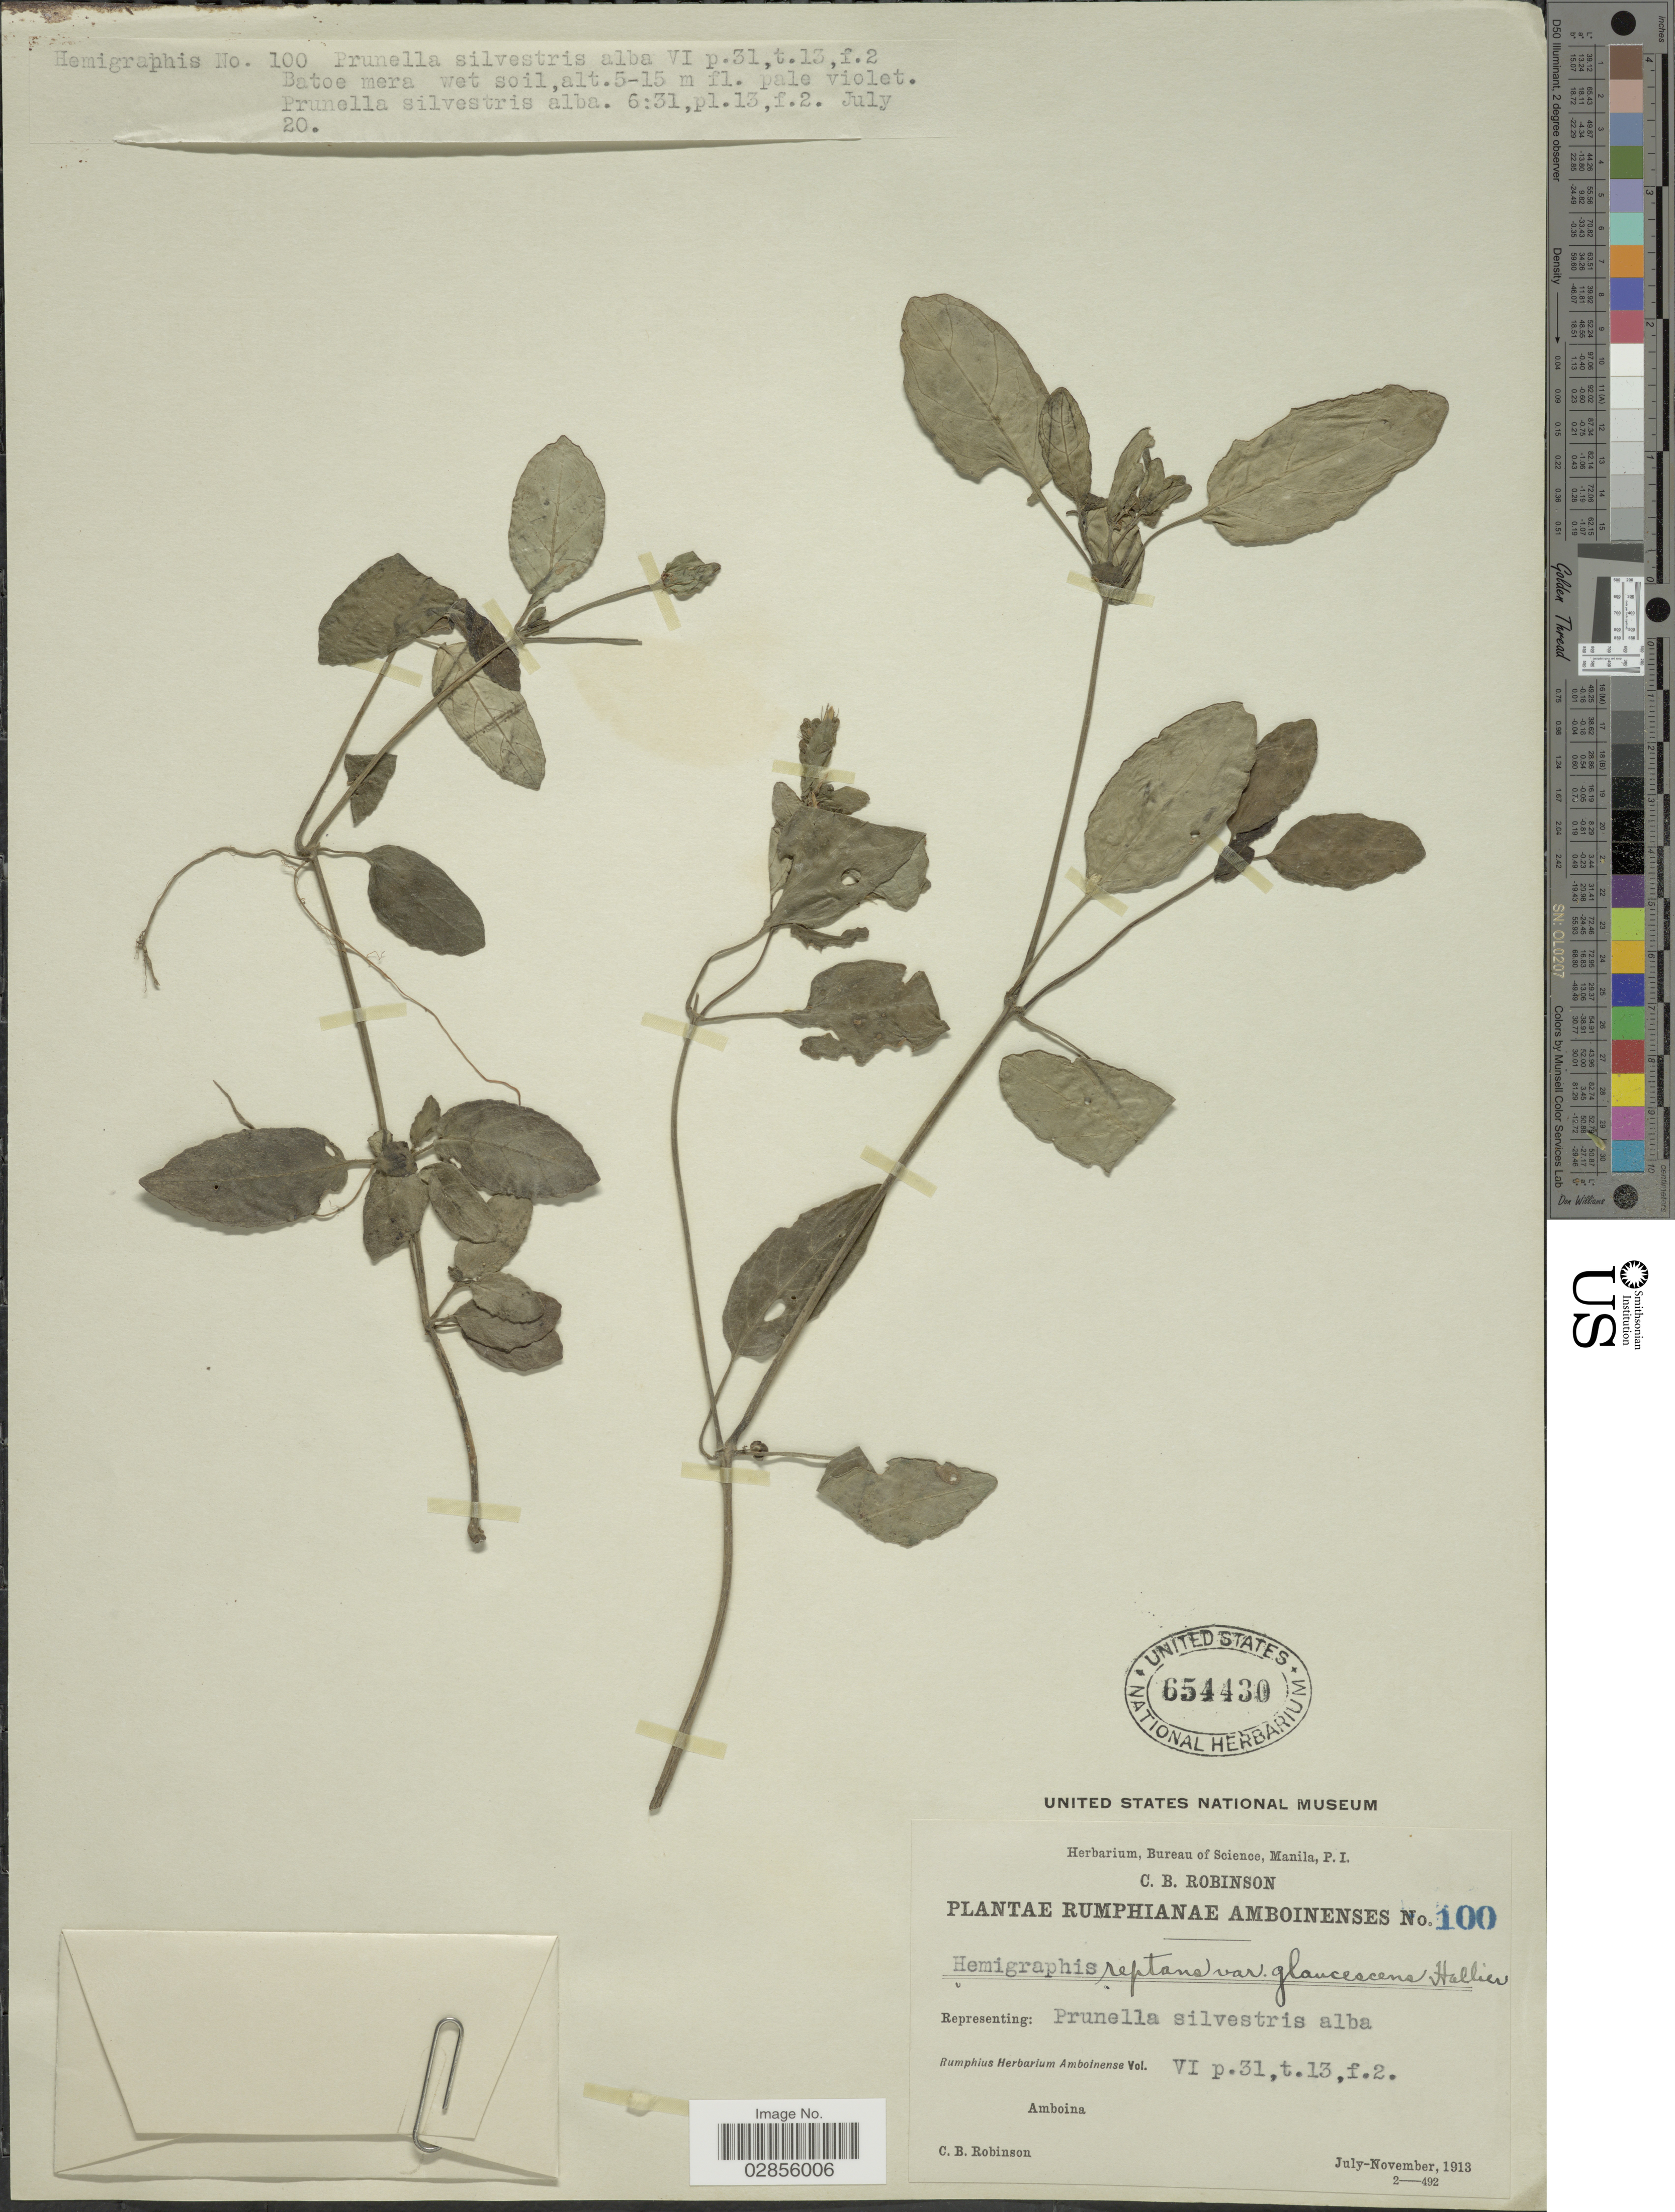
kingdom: Plantae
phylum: Tracheophyta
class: Magnoliopsida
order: Lamiales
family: Acanthaceae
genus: Strobilanthes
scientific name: Strobilanthes reptans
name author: (G. Forst.) Moylan ex Y.F. Deng & J.R.I. Wood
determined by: Wagner, W. L., (BOT), Smithsonian Institution - National Museum of Natural History (UNITED STATES)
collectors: C. Robinson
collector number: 100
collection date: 1913-07/1913-11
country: Indonesia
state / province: Maluku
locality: Rumphianae Amboinenses. Amboina.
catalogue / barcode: US 654430